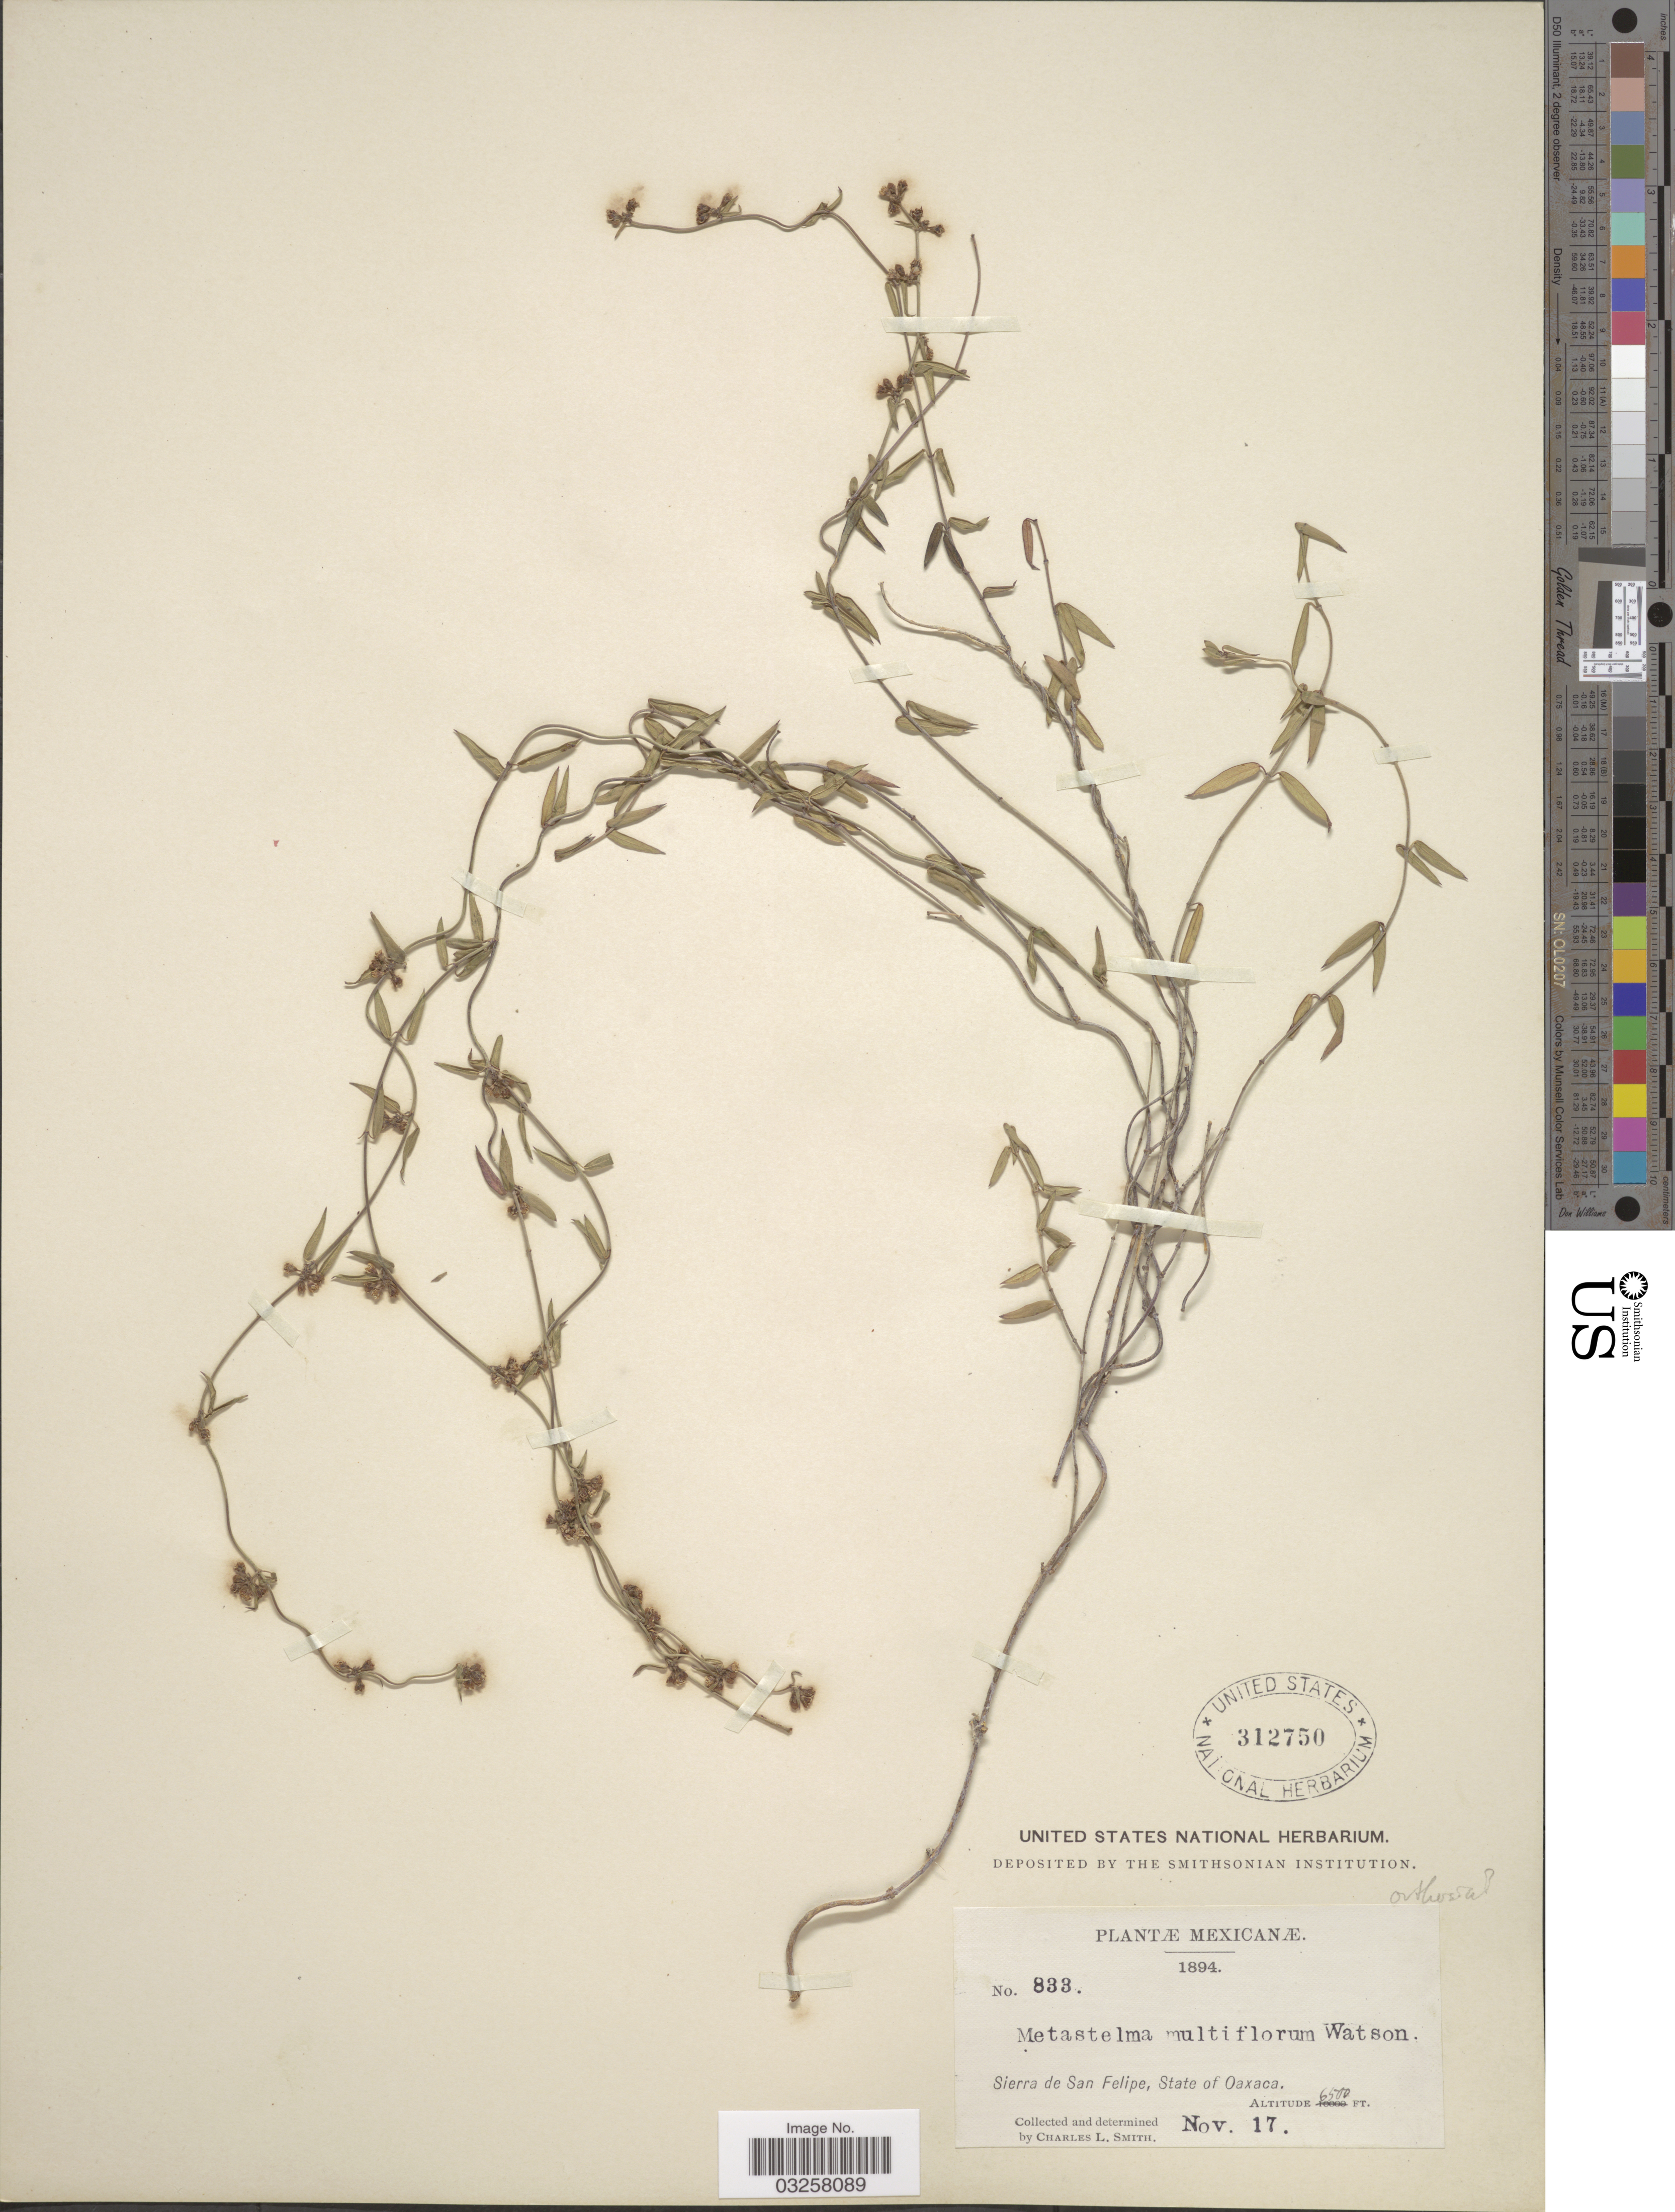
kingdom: Plantae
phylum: Tracheophyta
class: Magnoliopsida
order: Gentianales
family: Apocynaceae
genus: Metastelma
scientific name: Metastelma schaffneri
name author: A. Gray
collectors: C. L. Smith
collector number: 833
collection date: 1894-11-17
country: Mexico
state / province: Oaxaca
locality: Sierra de San Felipe.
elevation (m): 1981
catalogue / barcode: US 312750